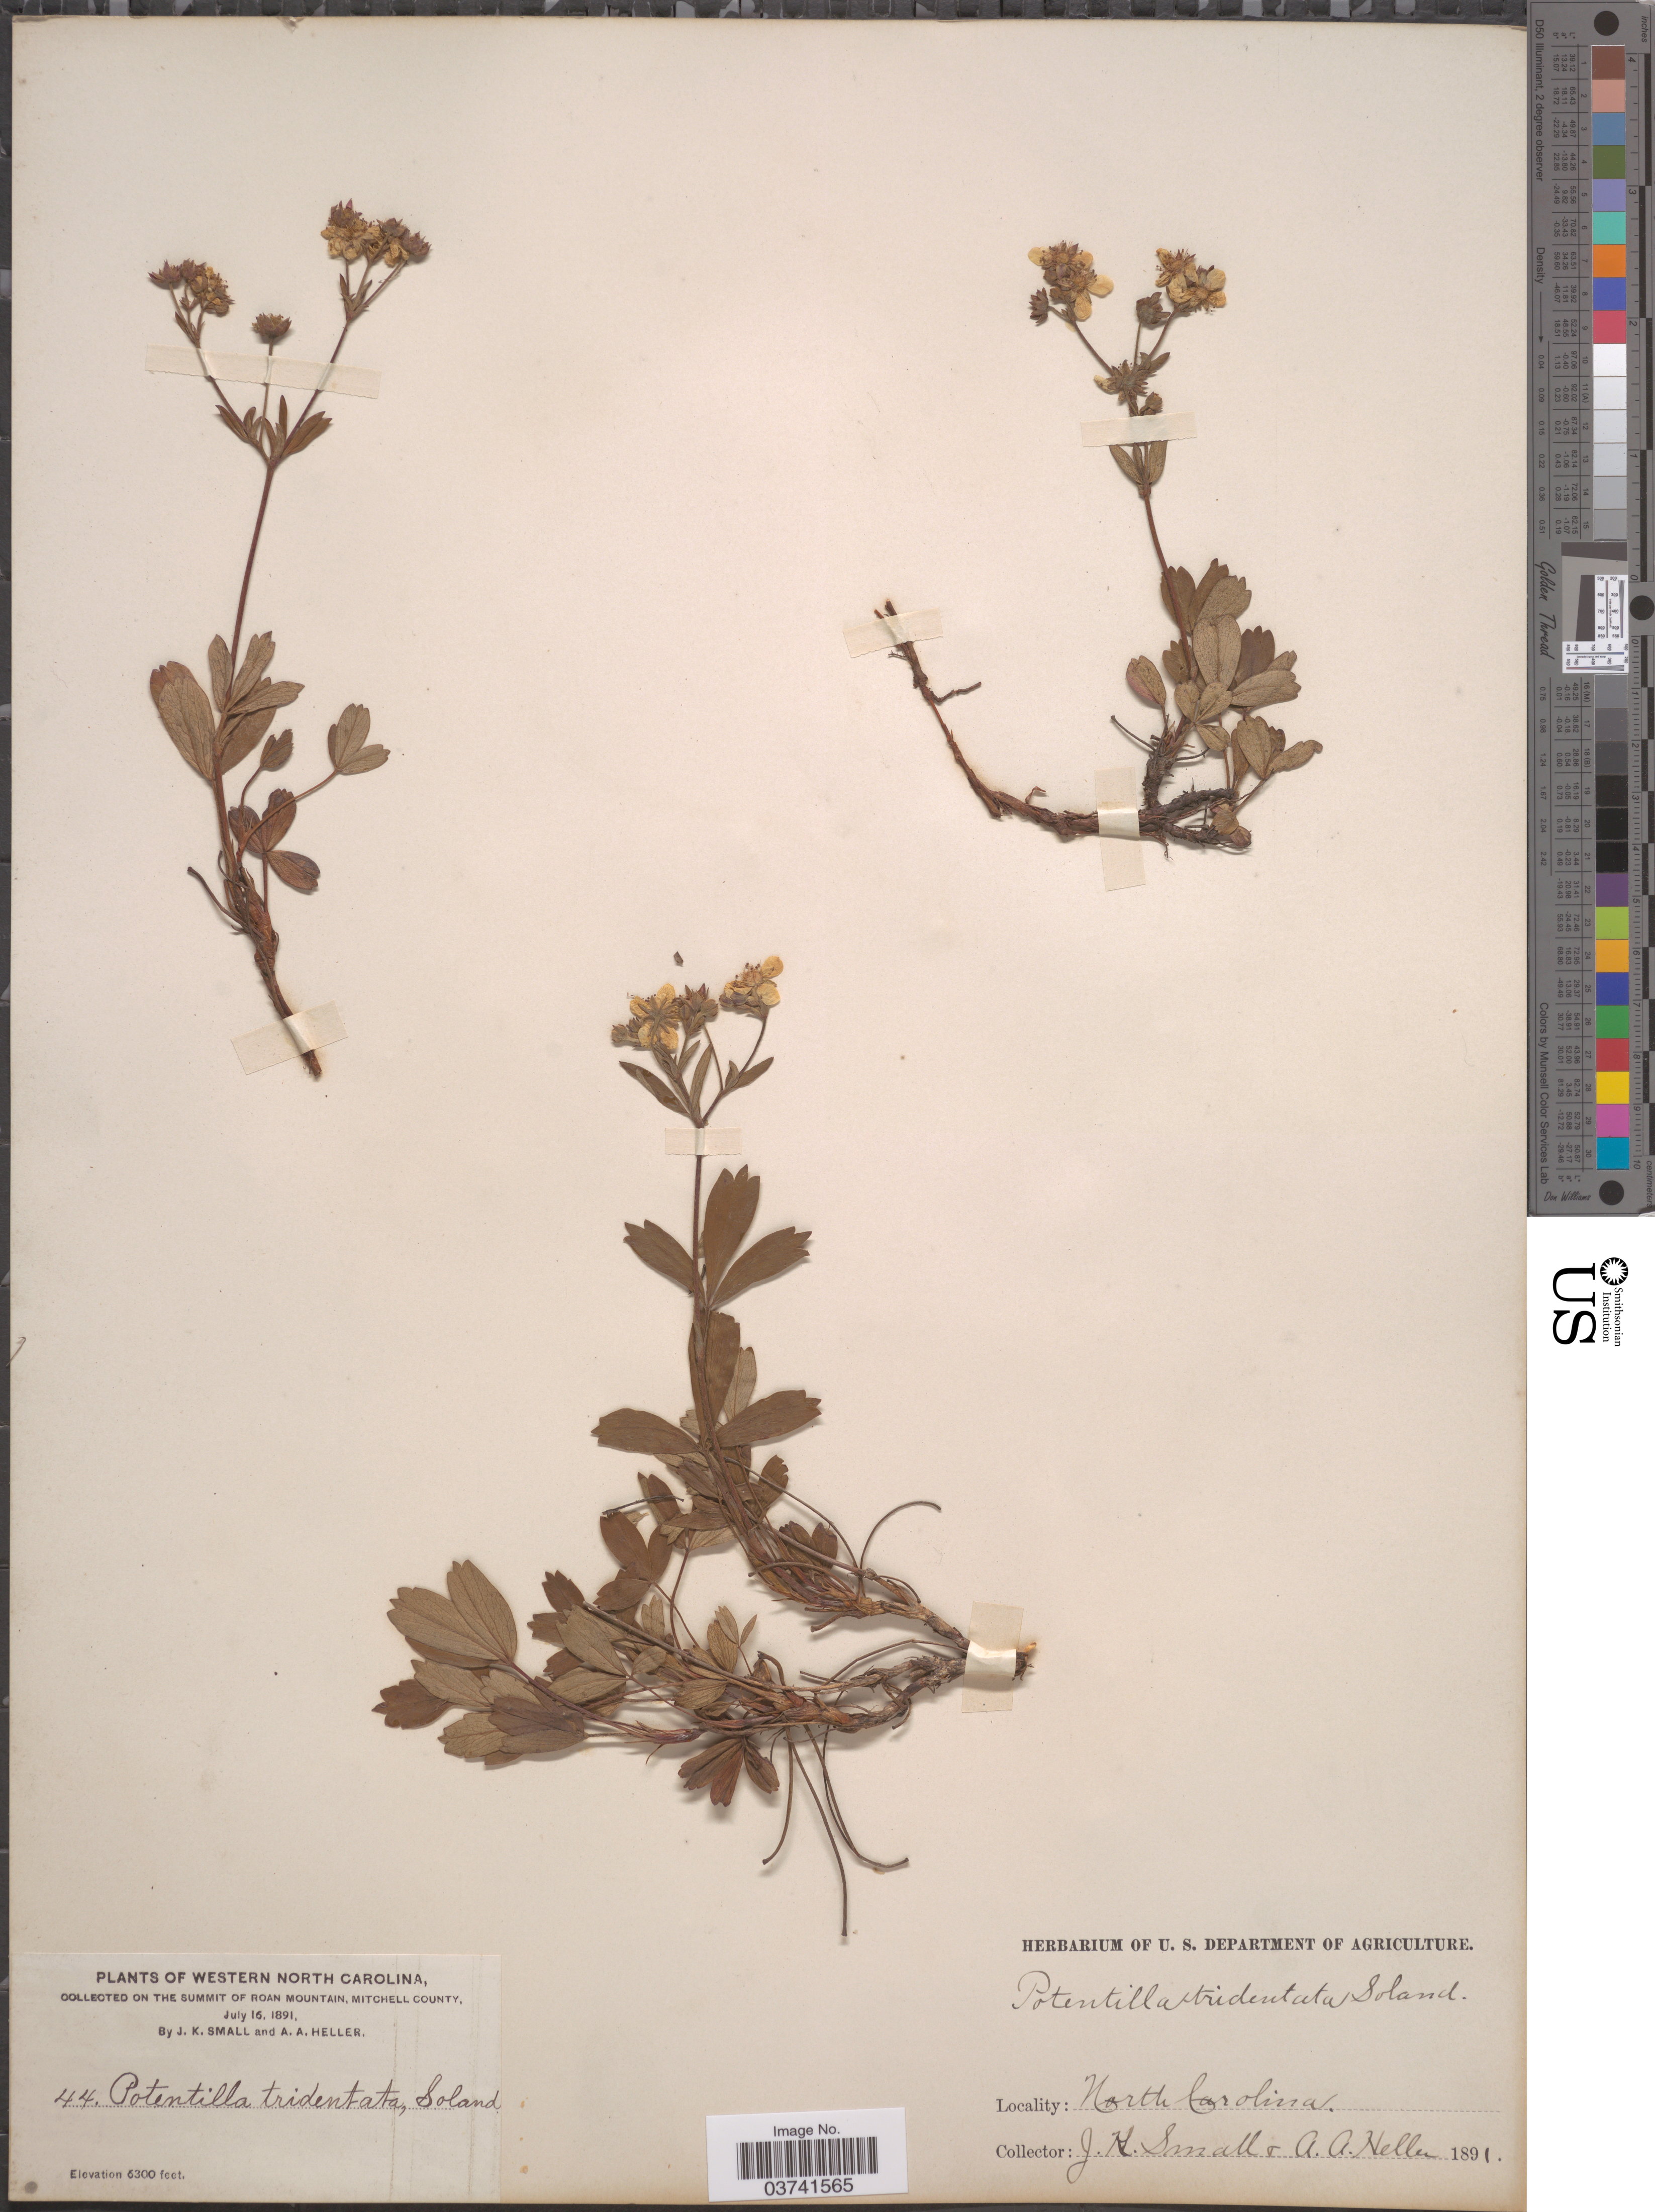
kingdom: Plantae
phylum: Tracheophyta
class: Magnoliopsida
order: Rosales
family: Rosaceae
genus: Potentilla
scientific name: Potentilla tridentata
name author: Aiton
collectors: J. K. Small & A. A. Heller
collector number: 44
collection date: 1891-07-16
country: United States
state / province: North Carolina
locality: Western North Carolina. On the summit of Roan Mountain, Mitchell County.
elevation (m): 1920